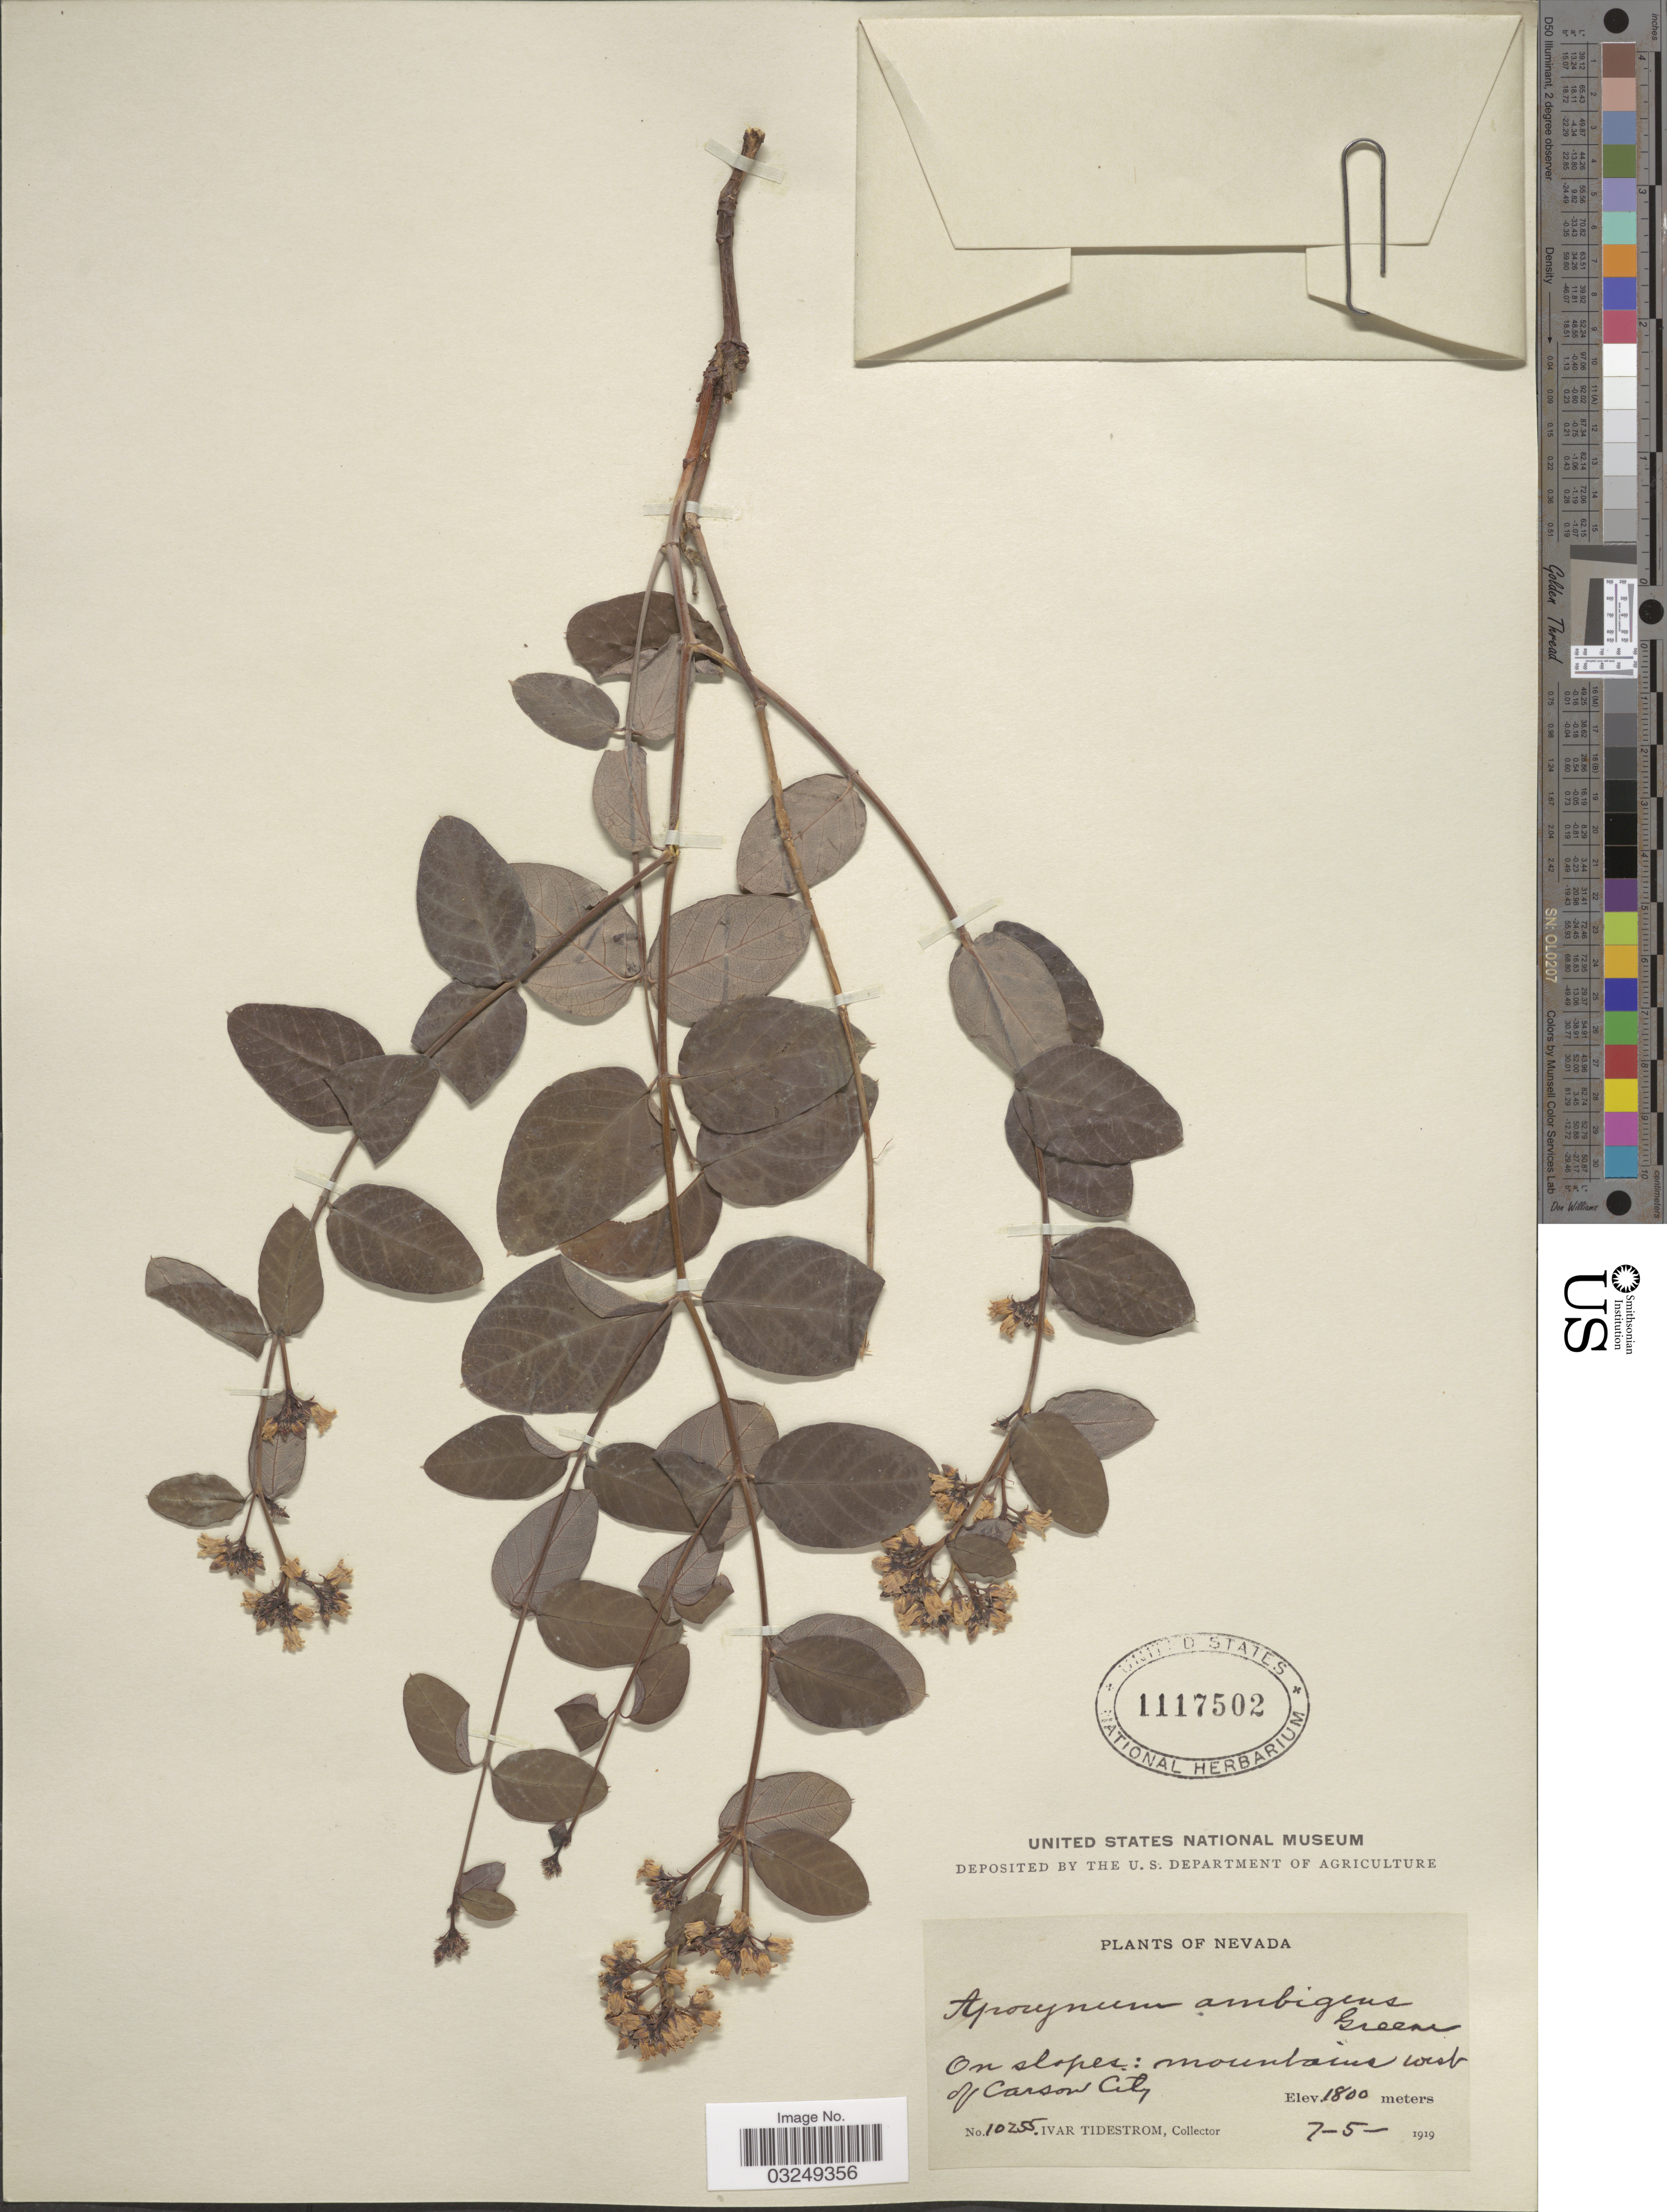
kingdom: Plantae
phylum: Tracheophyta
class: Magnoliopsida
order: Gentianales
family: Apocynaceae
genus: Apocynum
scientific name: Apocynum ambigens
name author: S.W. Greene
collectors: I. F. Tidestrom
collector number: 10255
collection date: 1919-07-05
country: United States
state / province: Nevada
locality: On slopes: mountains west of Carson City.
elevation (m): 1800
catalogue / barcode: US 1117502